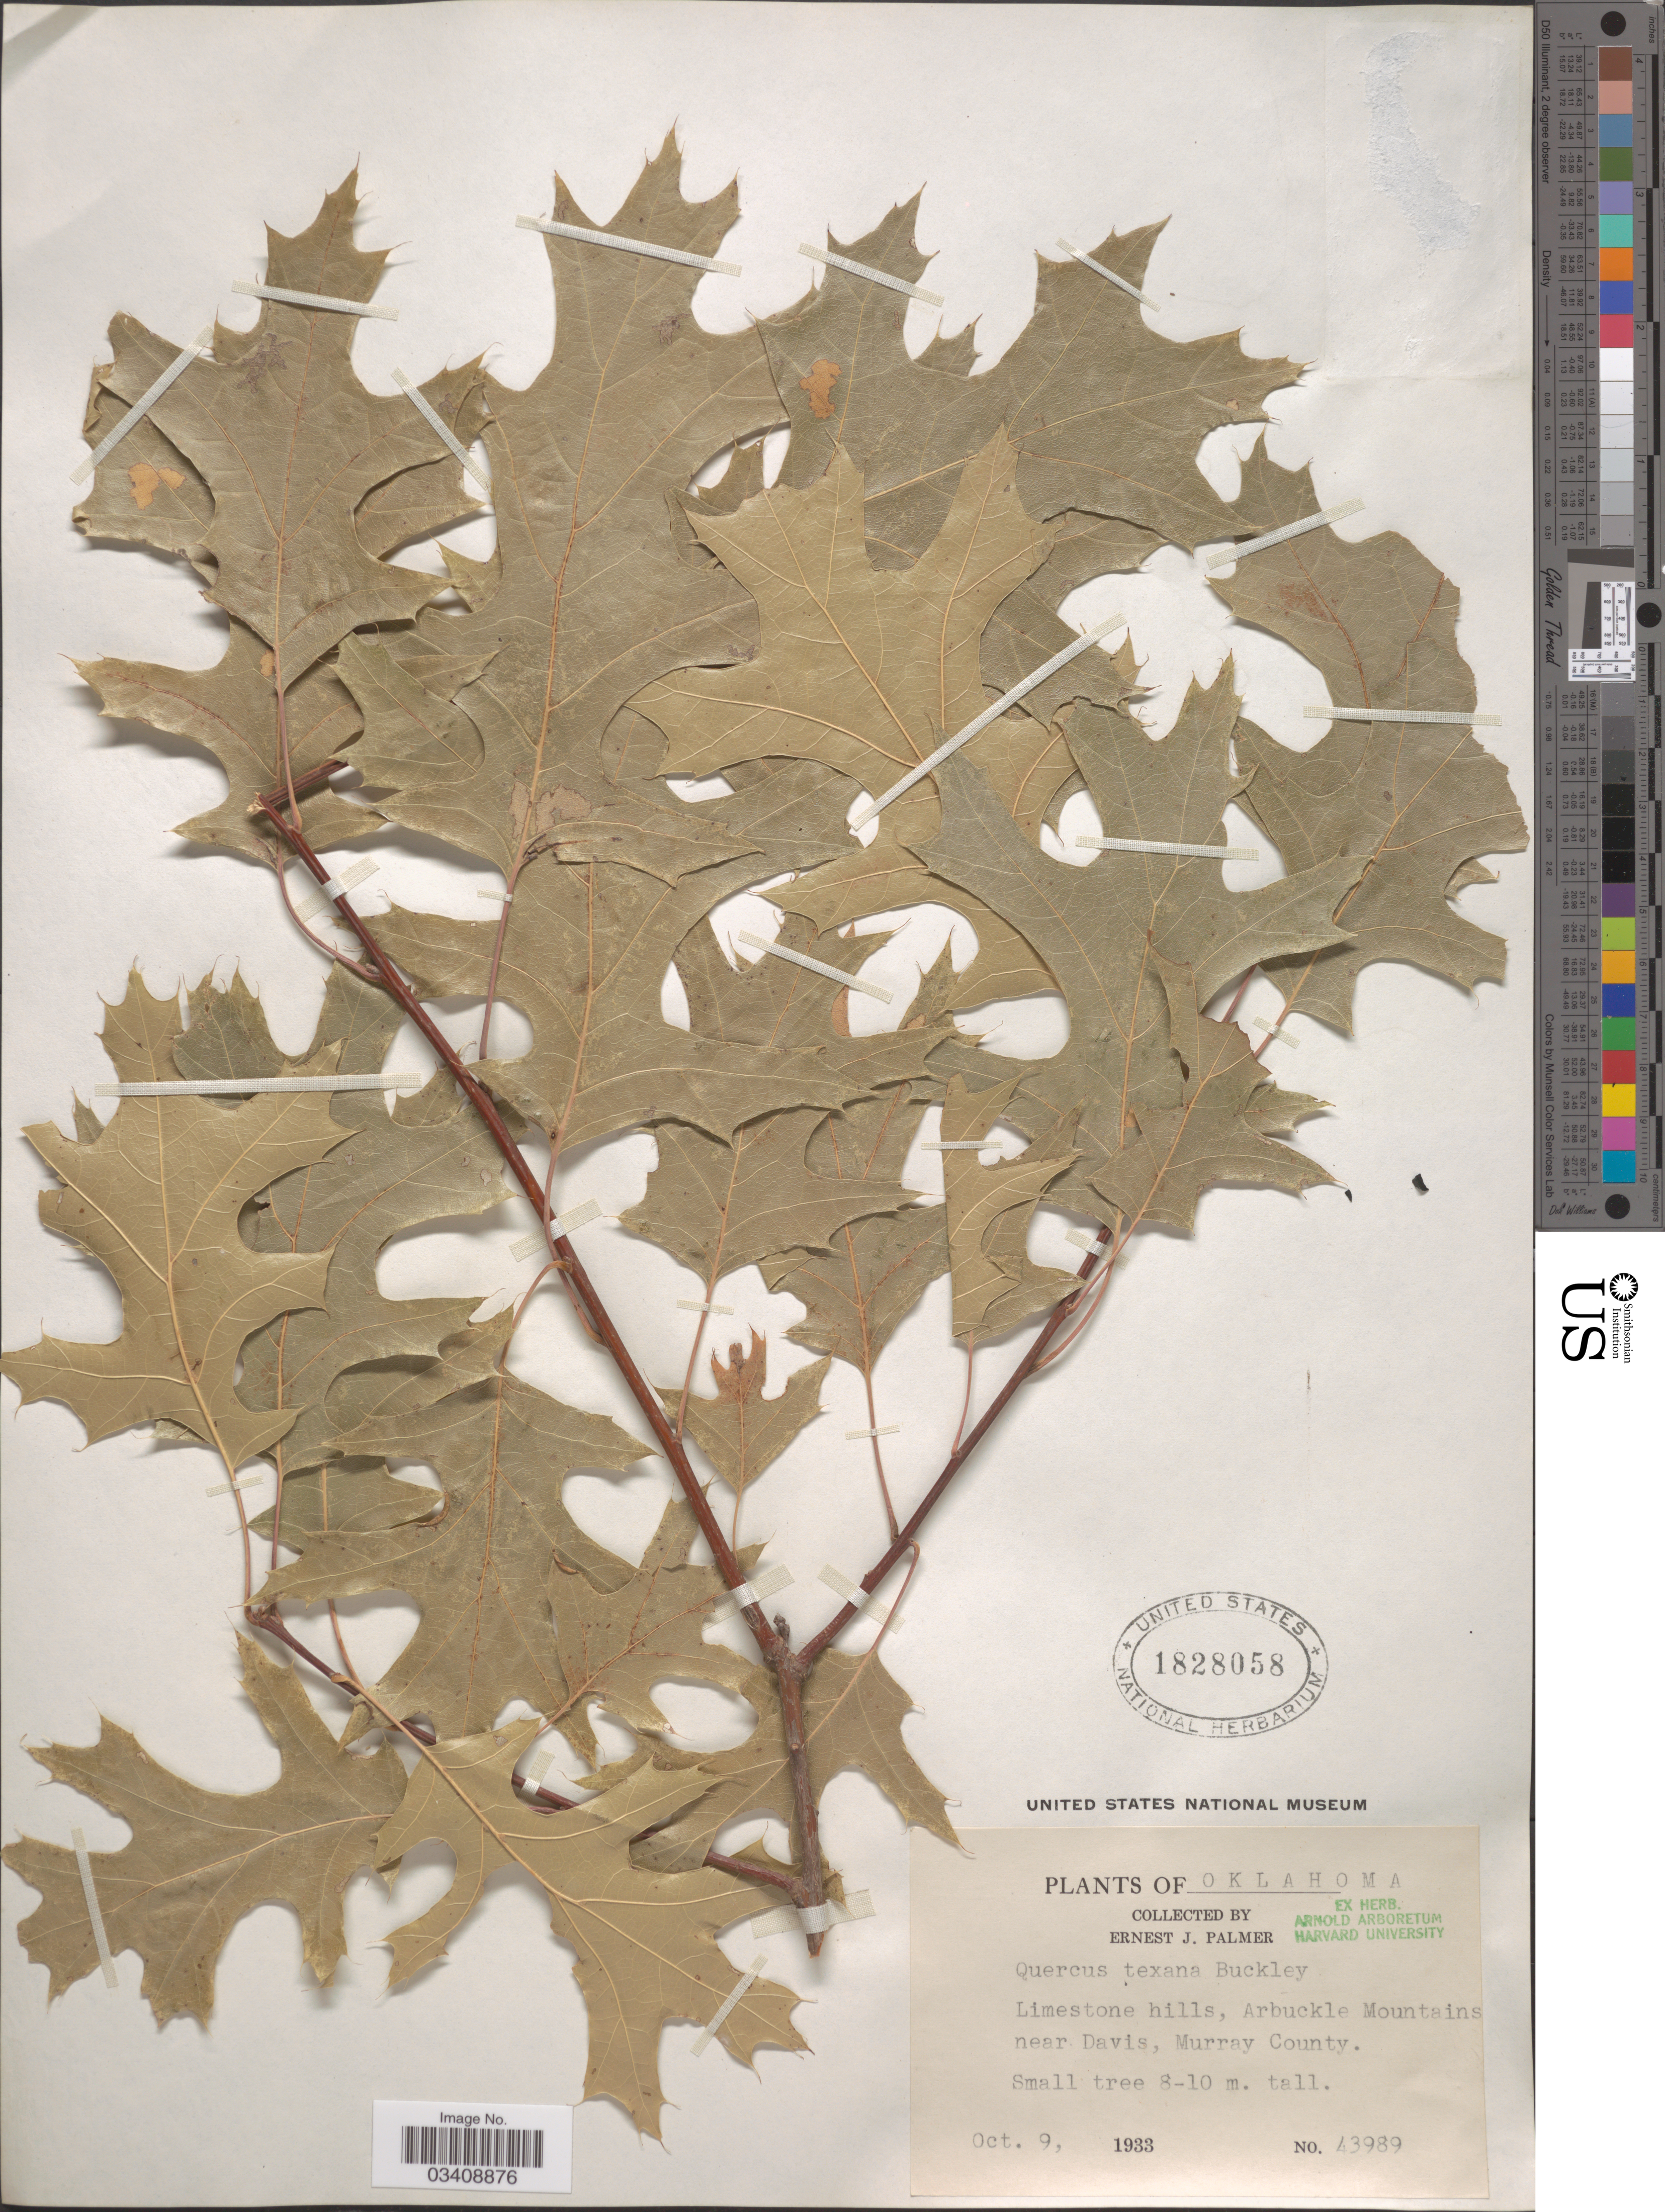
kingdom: Plantae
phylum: Tracheophyta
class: Magnoliopsida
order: Fagales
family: Fagaceae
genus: Quercus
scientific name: Quercus texana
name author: Buckley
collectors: E. J. Palmer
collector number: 43989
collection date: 1933-10-09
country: United States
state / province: Oklahoma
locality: Limestone hills, Arbuckle Mountains near Davis, Murray County.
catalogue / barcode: US 1828058